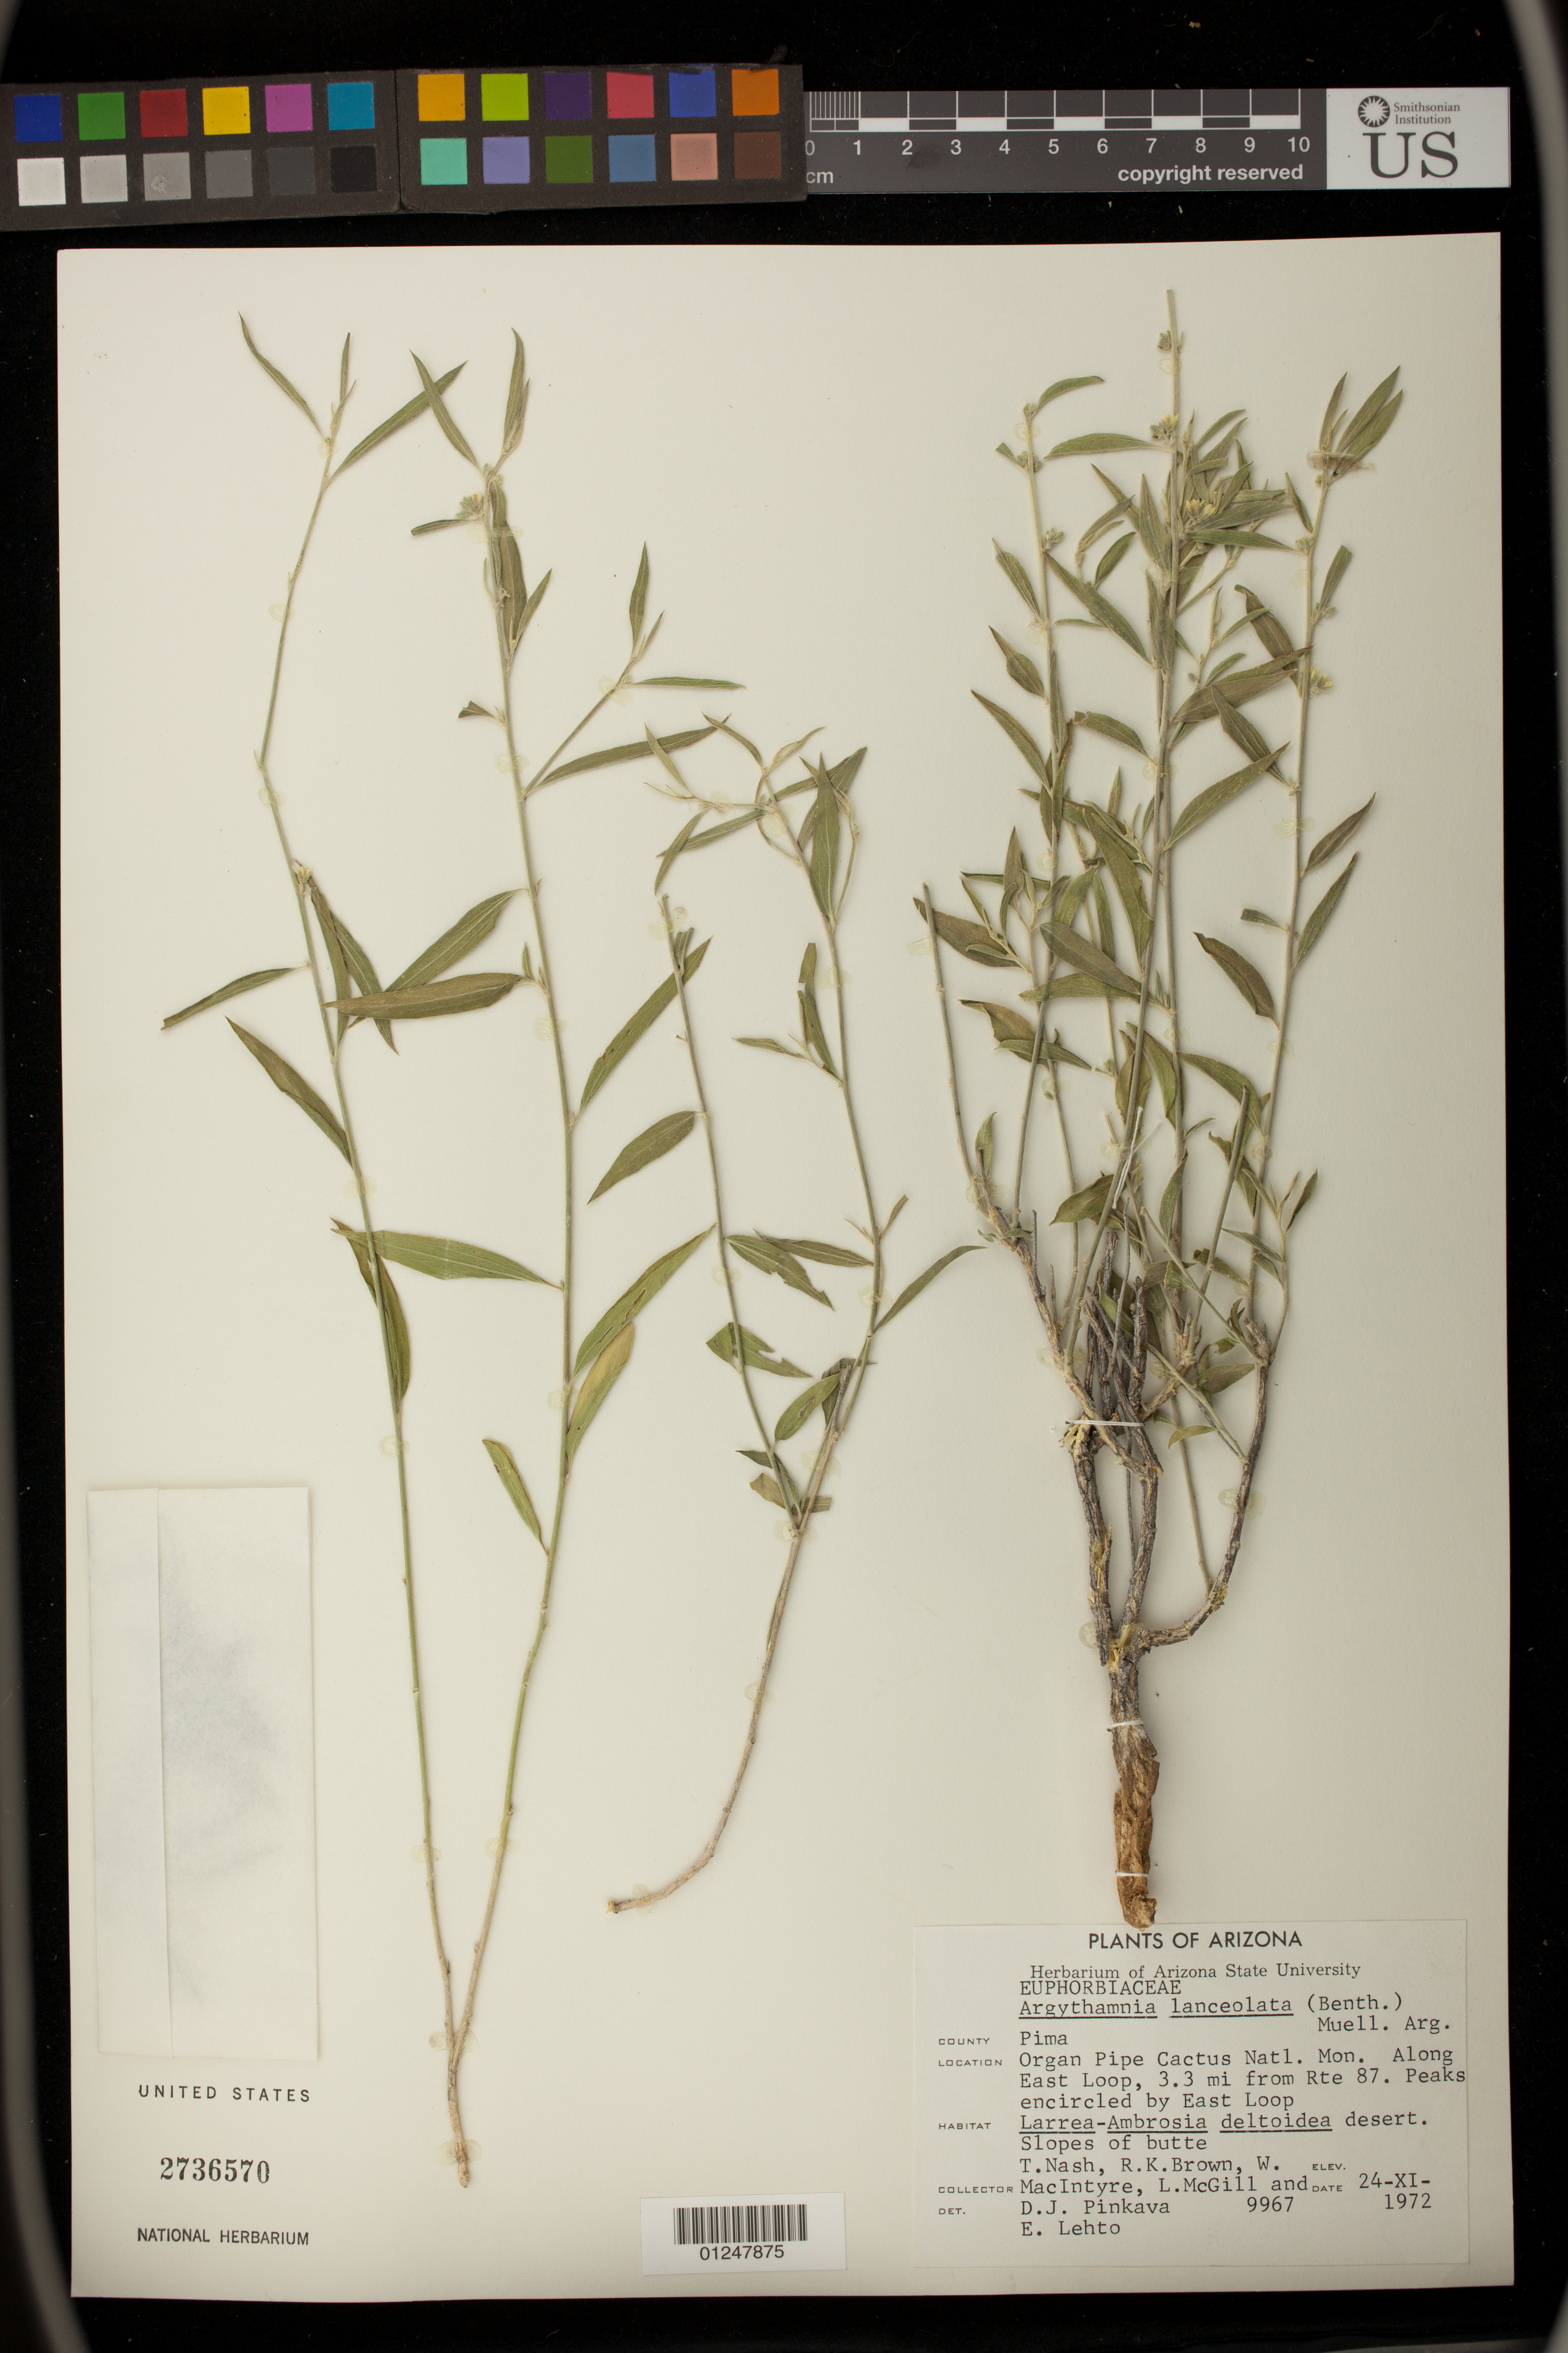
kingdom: Plantae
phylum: Tracheophyta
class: Magnoliopsida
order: Malpighiales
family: Euphorbiaceae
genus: Argythamnia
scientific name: Argythamnia lanceolata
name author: (Benth.) Müll. Arg.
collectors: T. H. Nash, R. K. Brown, W. Macintyre, L. McGill & D. Pinkava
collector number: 9967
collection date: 1972-11-24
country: United States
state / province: Arizona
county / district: Pima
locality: Organ Pipe Cactus Natl. Mon. Along East Loop, 3.3 mi from Rte 87. Peaks encircled by East Loop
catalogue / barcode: US 2736570